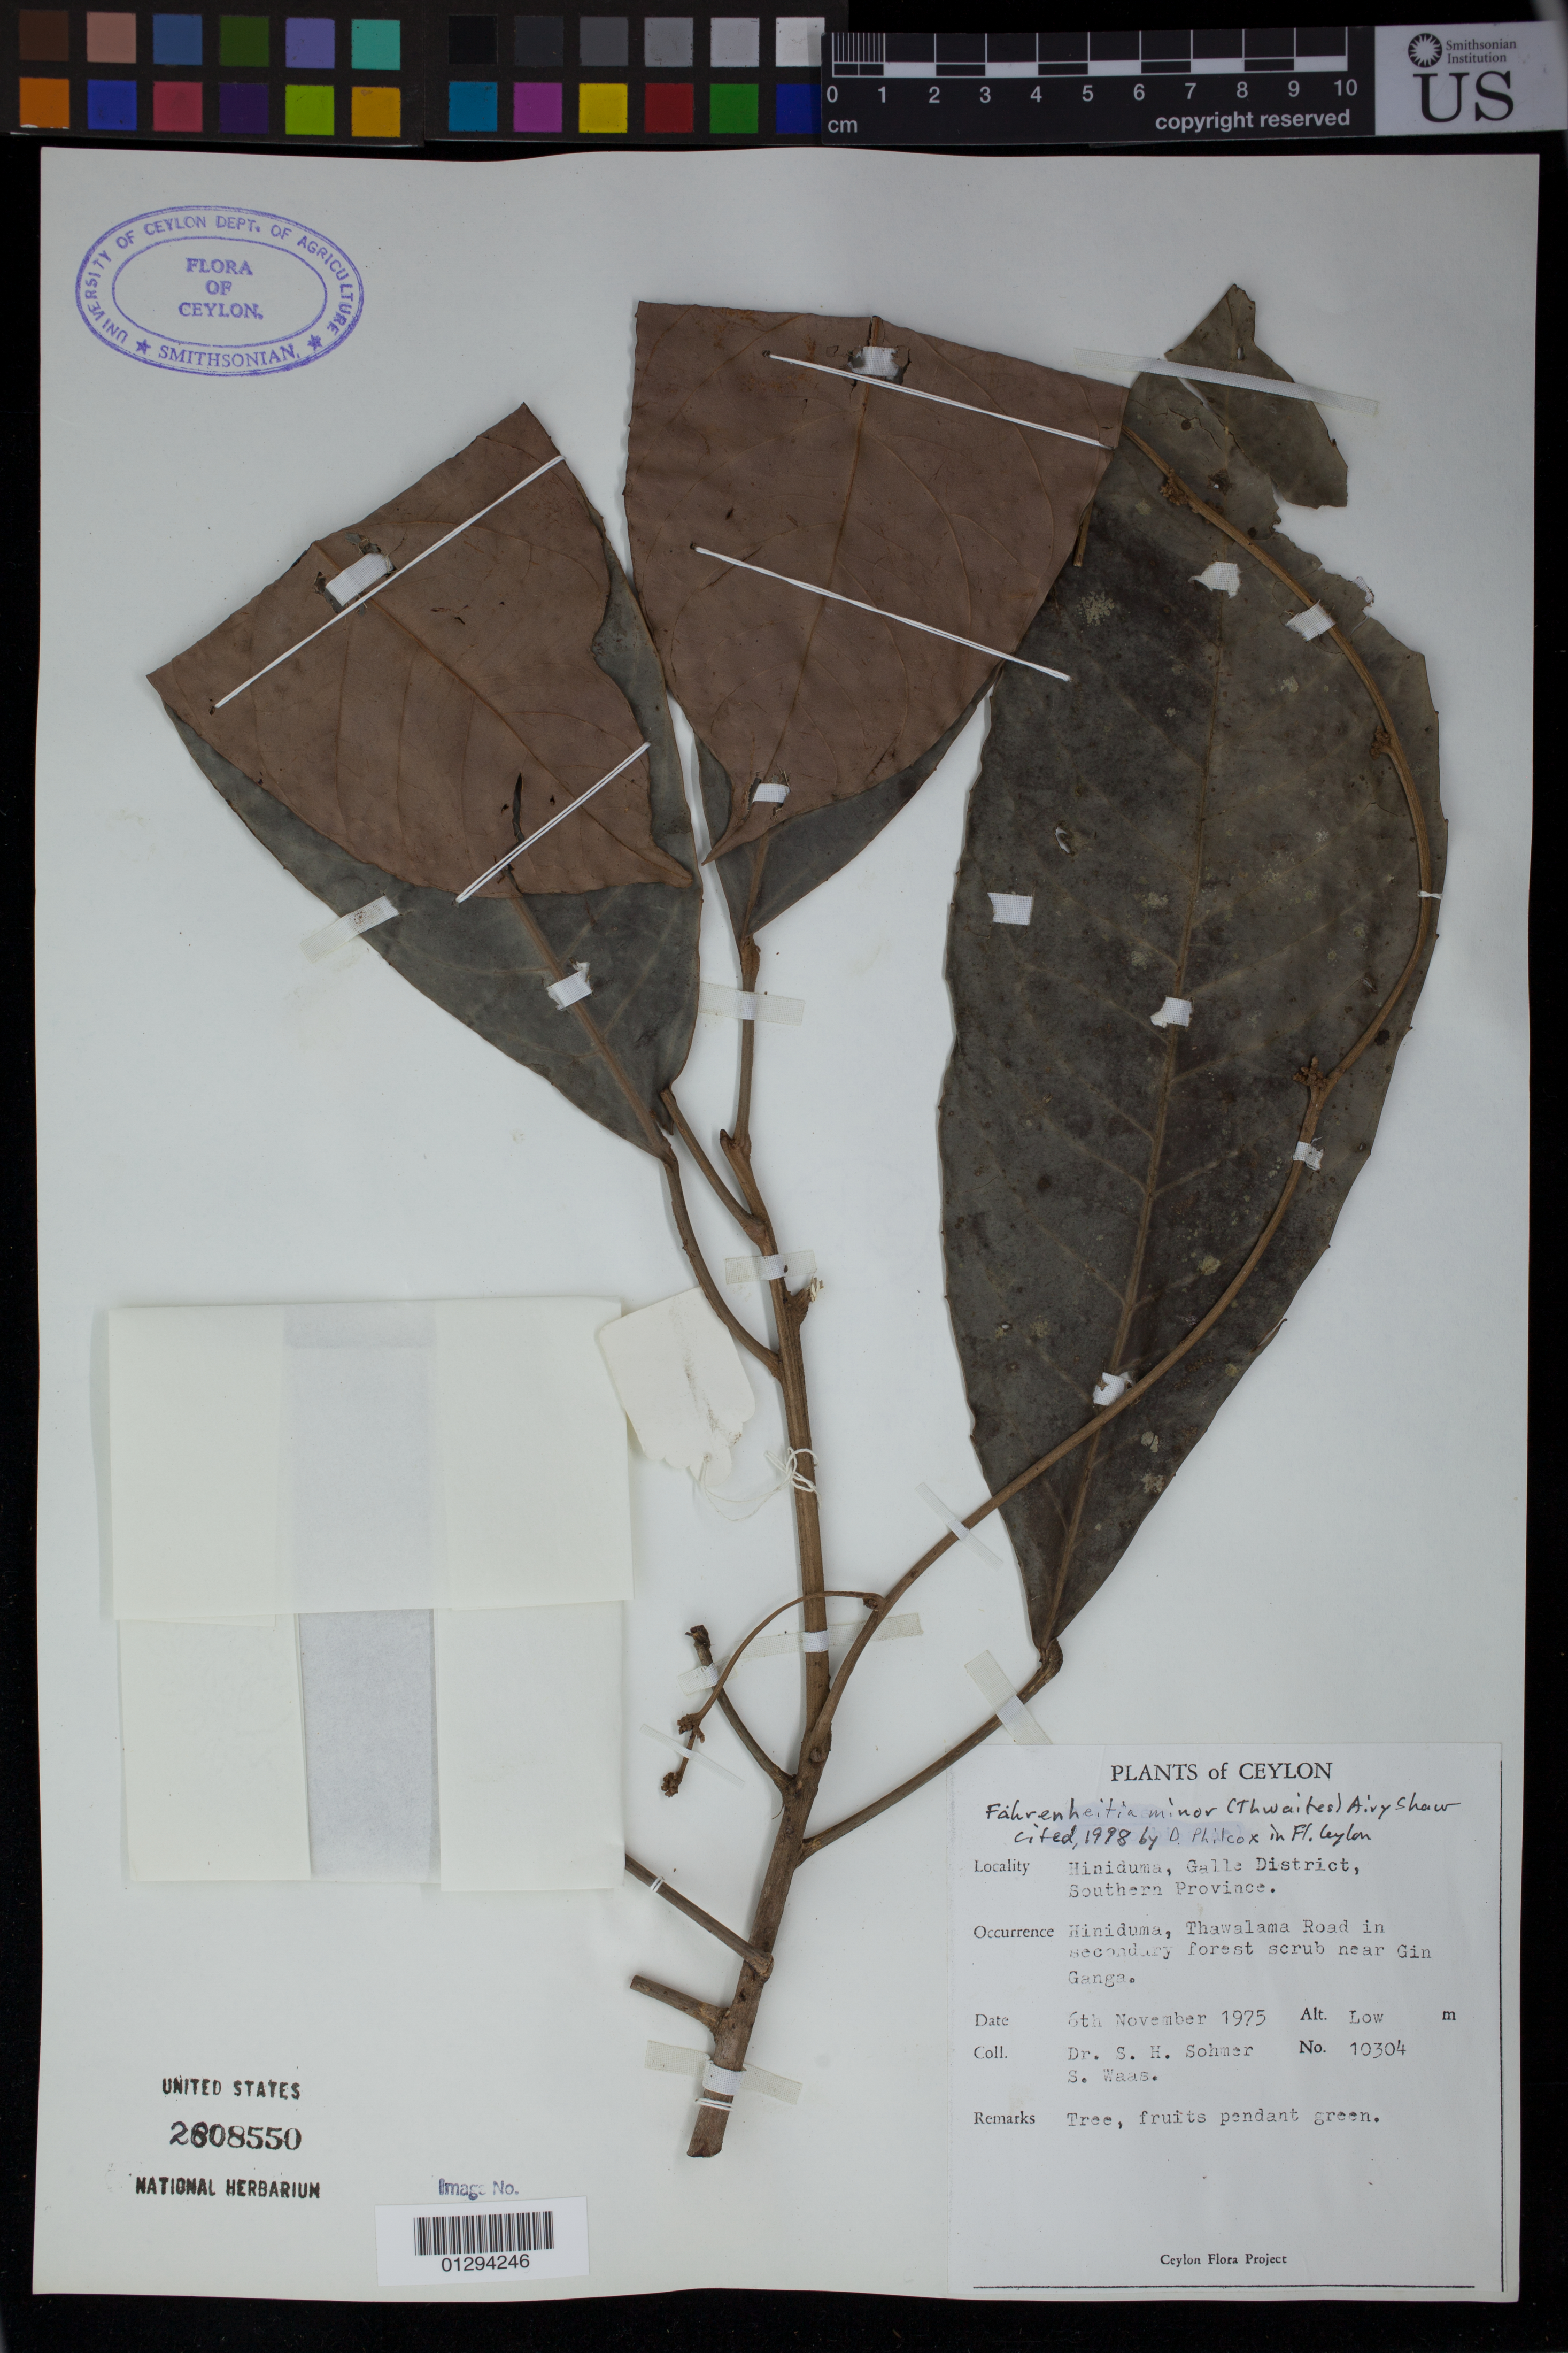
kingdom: Plantae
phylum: Tracheophyta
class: Magnoliopsida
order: Malpighiales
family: Euphorbiaceae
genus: Fahrenheitia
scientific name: Fahrenheitia minor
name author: (Thwaites) Airy Shaw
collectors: S. H. Sohmer & S. Wass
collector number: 10304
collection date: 1975-11-06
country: Sri Lanka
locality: Hiniduma, Galle District, Southern Province.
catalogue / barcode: US 2808550